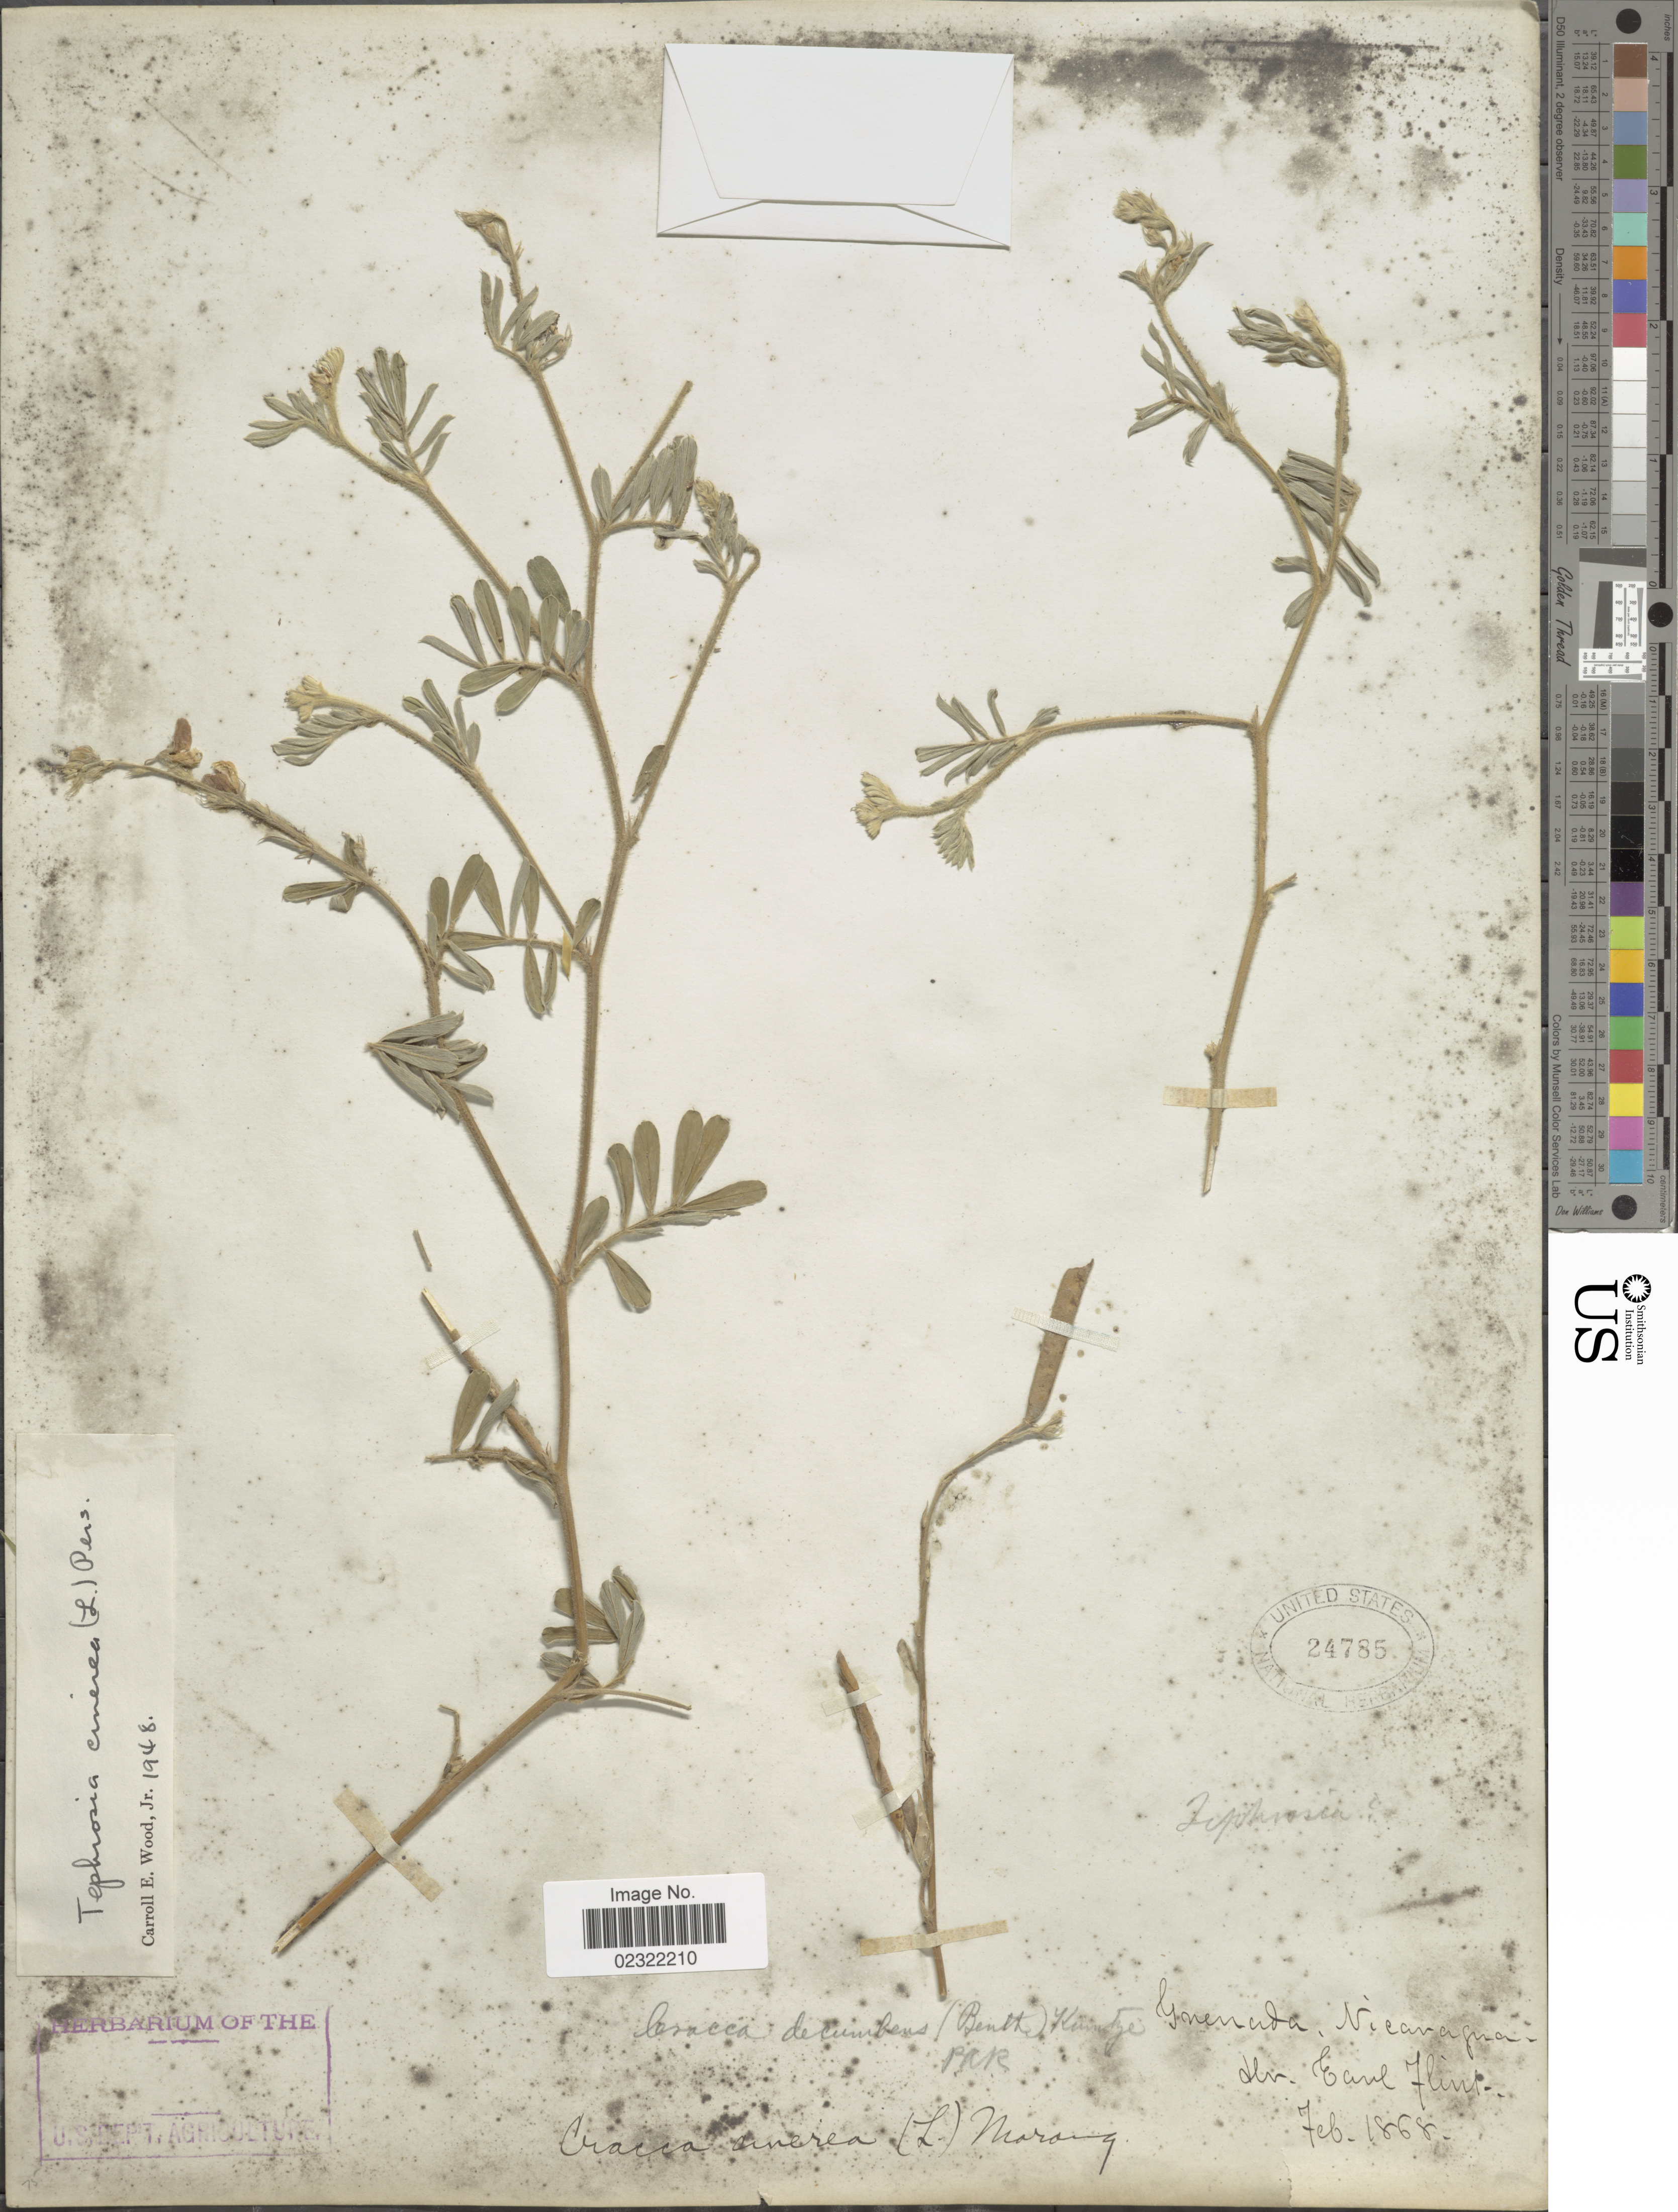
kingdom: Plantae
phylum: Tracheophyta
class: Magnoliopsida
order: Fabales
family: Fabaceae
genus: Tephrosia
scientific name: Tephrosia decumbens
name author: Benth.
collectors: E. Flint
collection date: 1868-02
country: Nicaragua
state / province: Granada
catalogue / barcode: US 24785